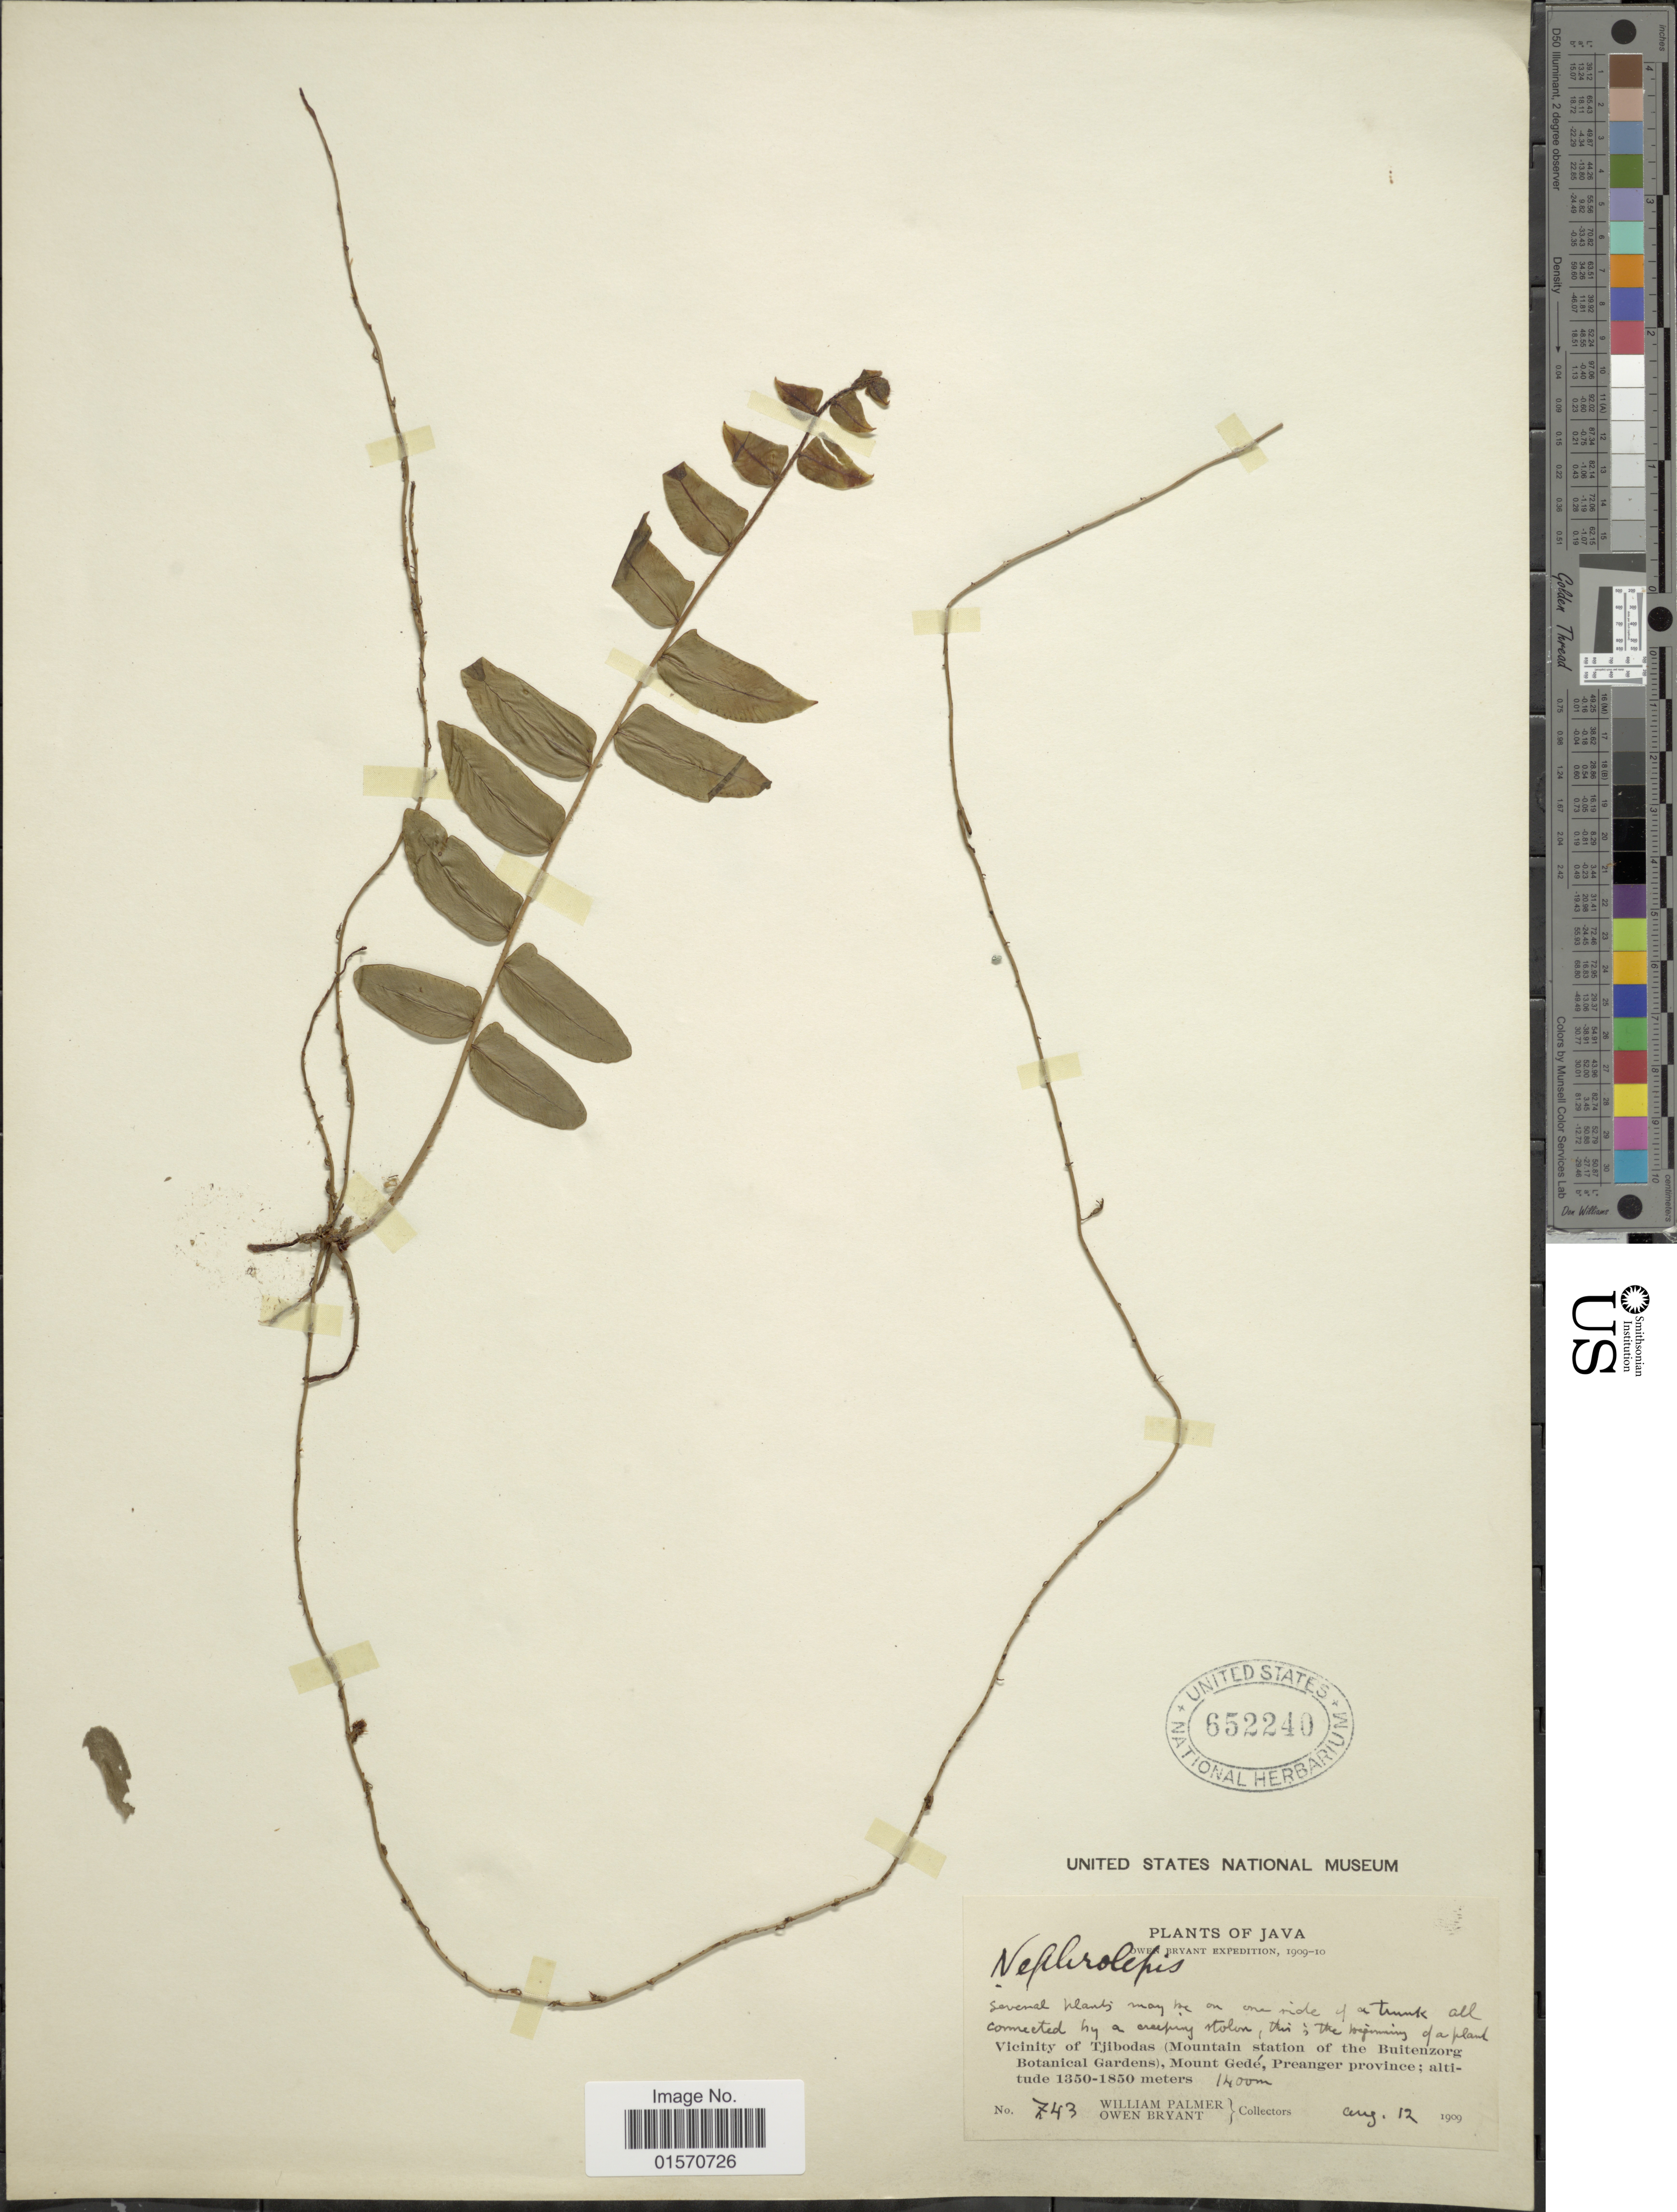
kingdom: Plantae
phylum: Tracheophyta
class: Polypodiopsida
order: Polypodiales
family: Nephrolepidaceae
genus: Nephrolepis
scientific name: Nephrolepis radicans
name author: (Burm.) Kuhn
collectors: W. Palmer & O. Bryant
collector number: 743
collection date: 1909-08-12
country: Indonesia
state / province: Java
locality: Vicinity of Tjibodas (Mountain Station of the Buitenzorg Botanical Gardens), Mount Gedé, Preanger province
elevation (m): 1400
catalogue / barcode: US 652240